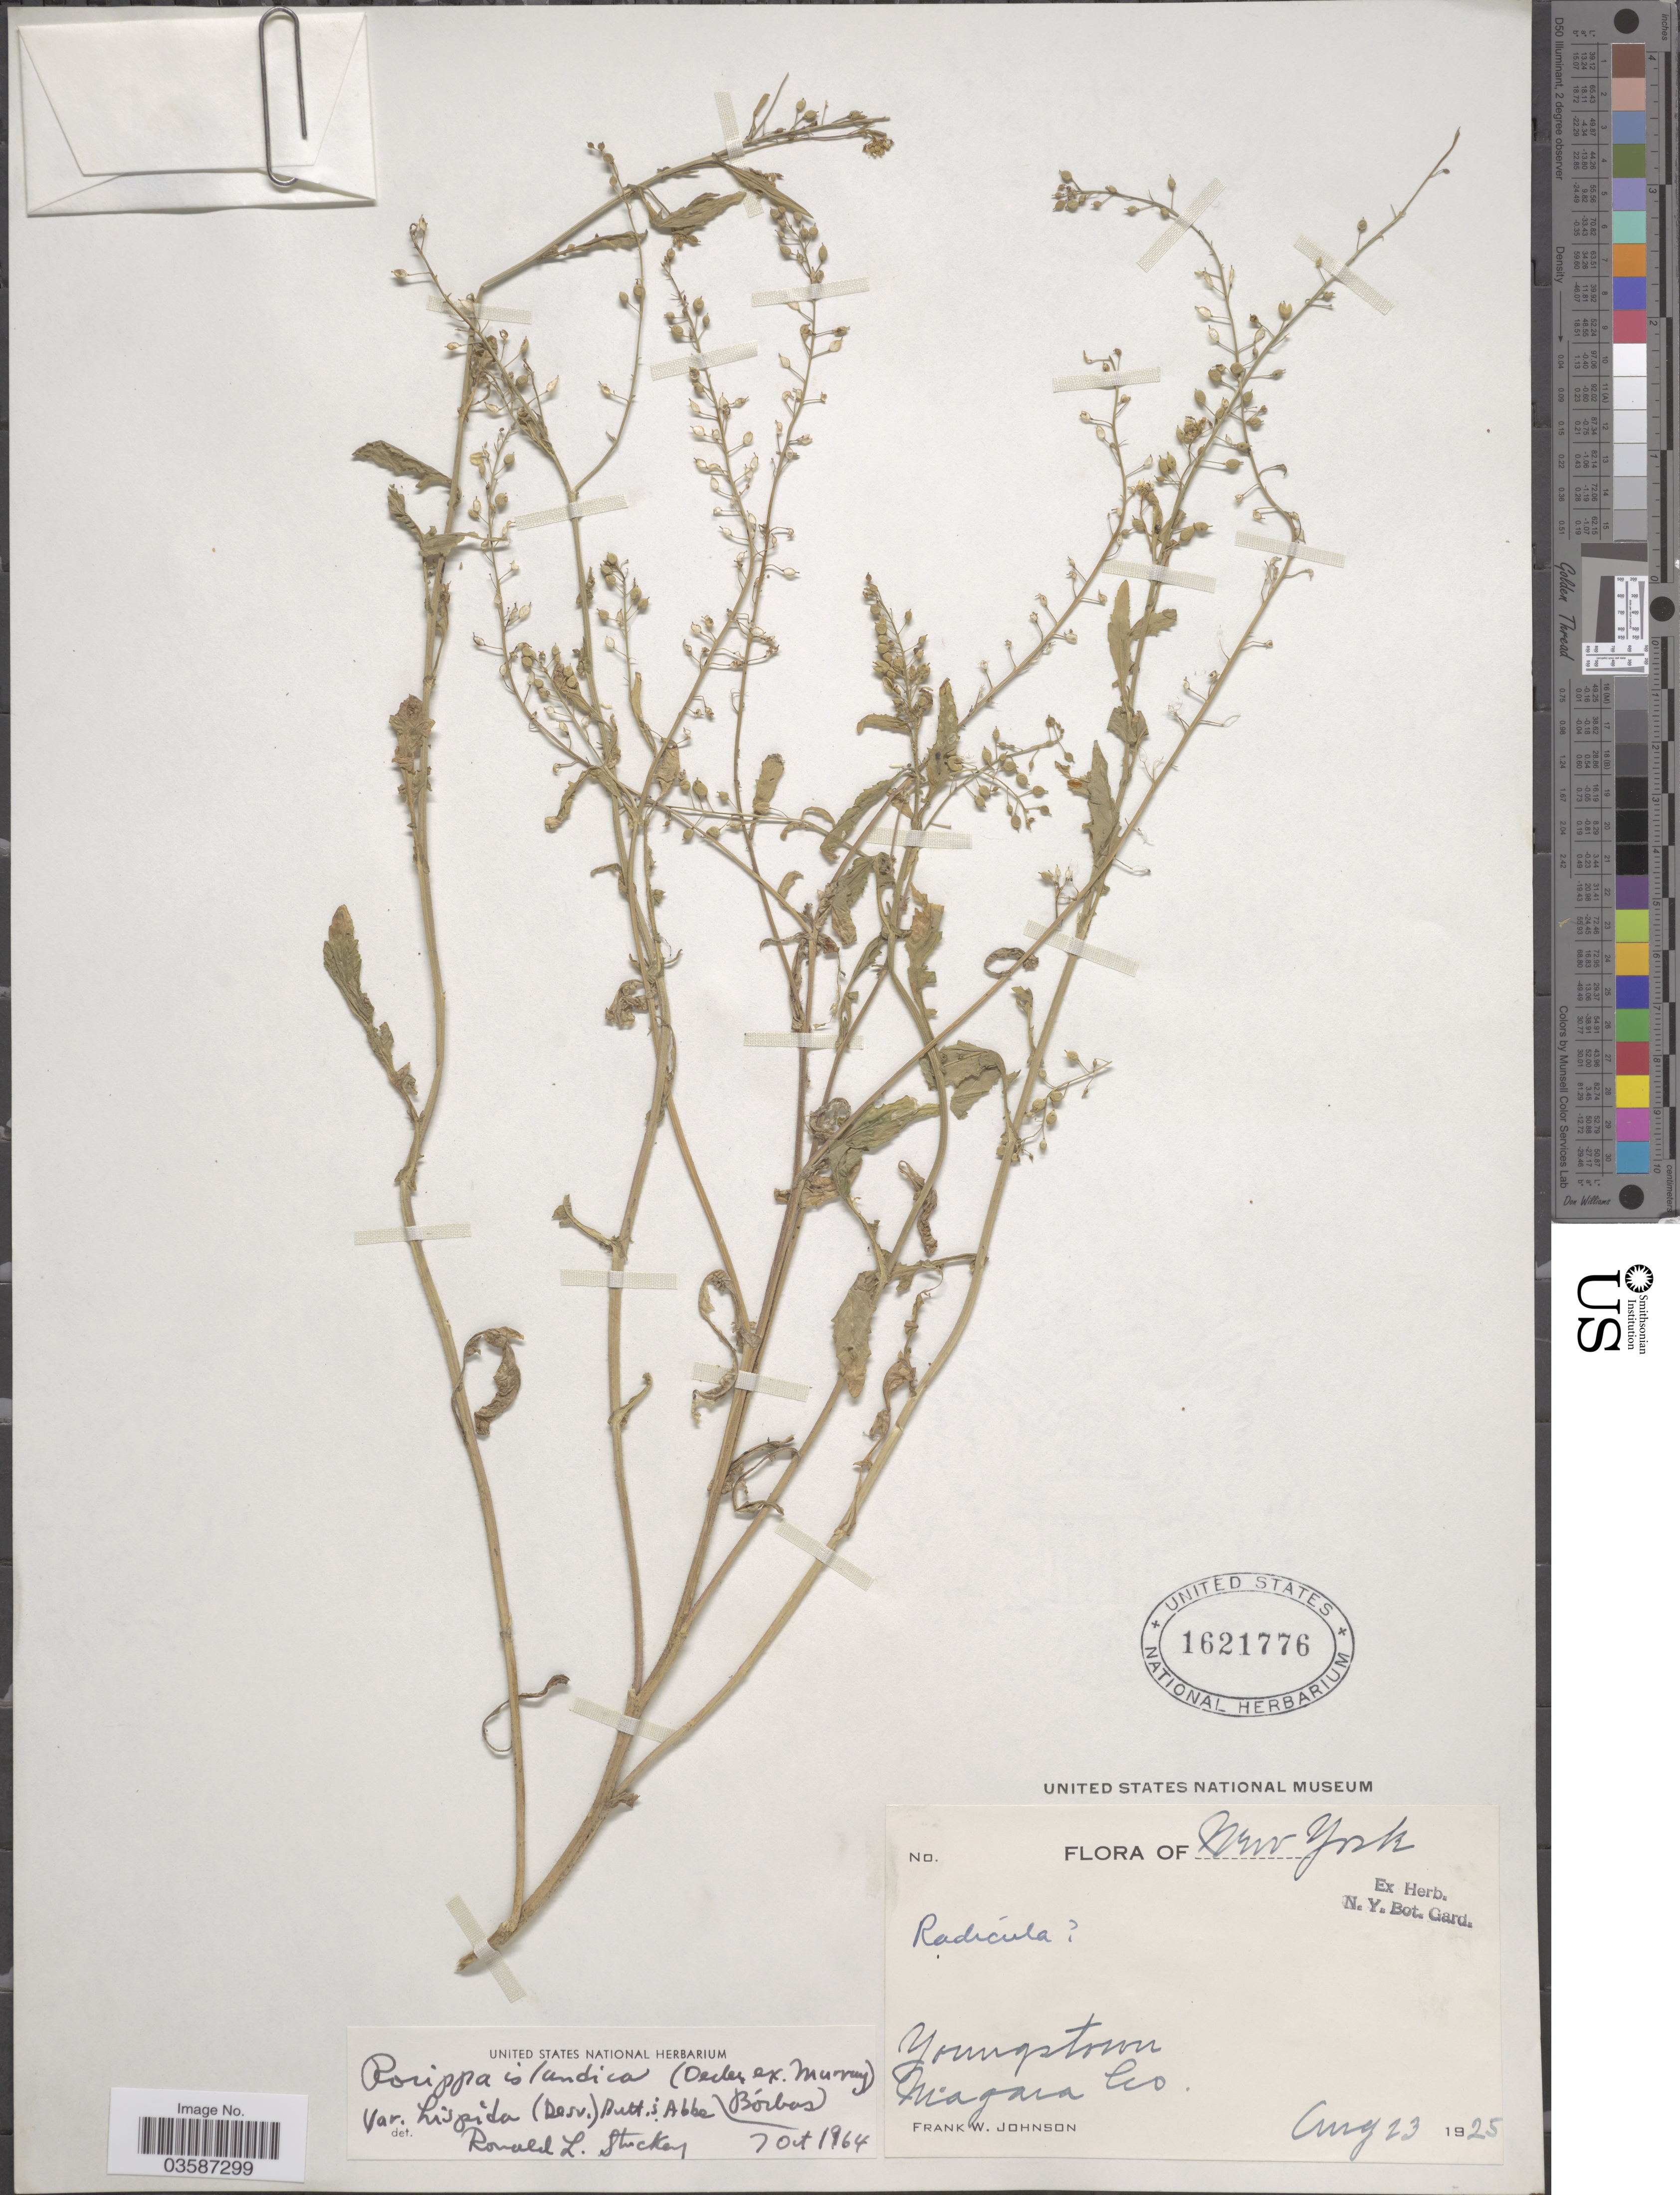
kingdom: Plantae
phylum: Tracheophyta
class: Magnoliopsida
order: Brassicales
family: Brassicaceae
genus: Rorippa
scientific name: Rorippa islandica var. hispida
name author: (Desv.) Butters & Abbe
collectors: F. W. Johnson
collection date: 1925-08-23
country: United States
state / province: New York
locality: Youngstown. Niagara Co.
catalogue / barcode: US 1621776